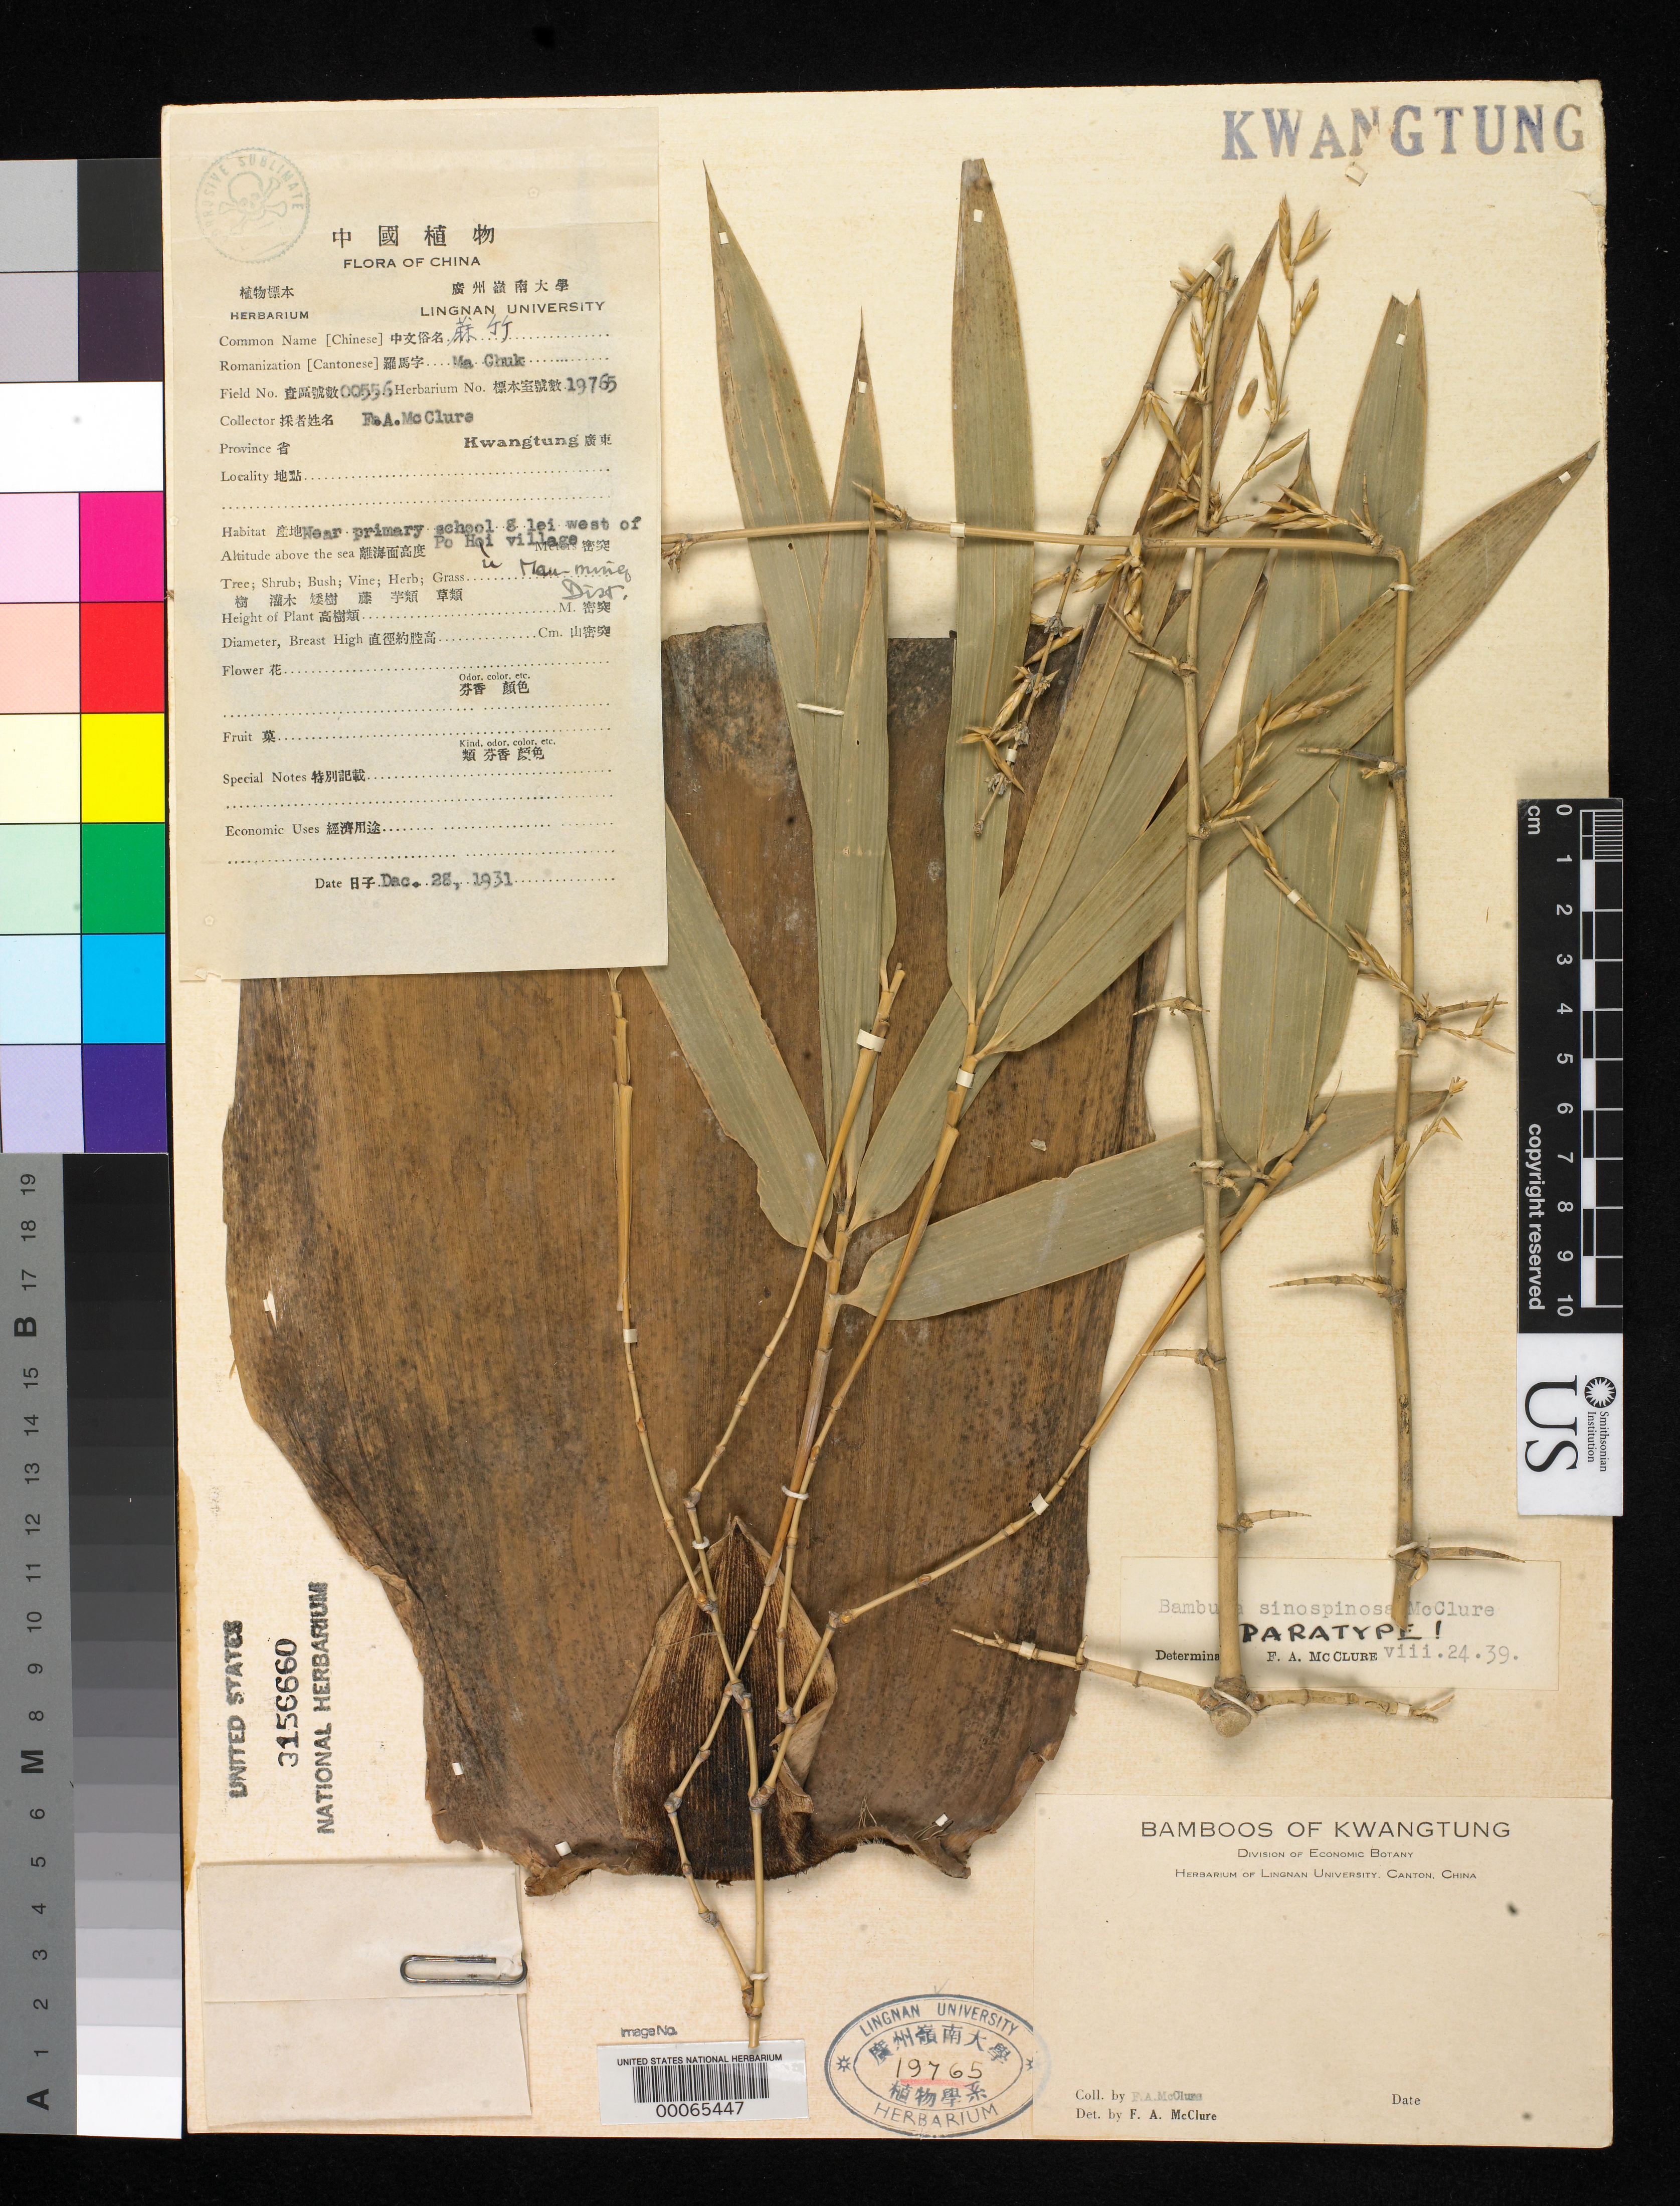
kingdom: Plantae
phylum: Tracheophyta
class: Liliopsida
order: Poales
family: Poaceae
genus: Bambusa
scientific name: Bambusa sinospinosa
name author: McClure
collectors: F. A. McClure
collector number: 556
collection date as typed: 28 Dec 1931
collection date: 1931-12-28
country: China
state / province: Guangdong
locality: Near primary school g lei, W of Po Hui Village, Mau Ming Dist.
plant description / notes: Paratype; Lingnan Univ. # 19765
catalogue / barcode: US 3156660